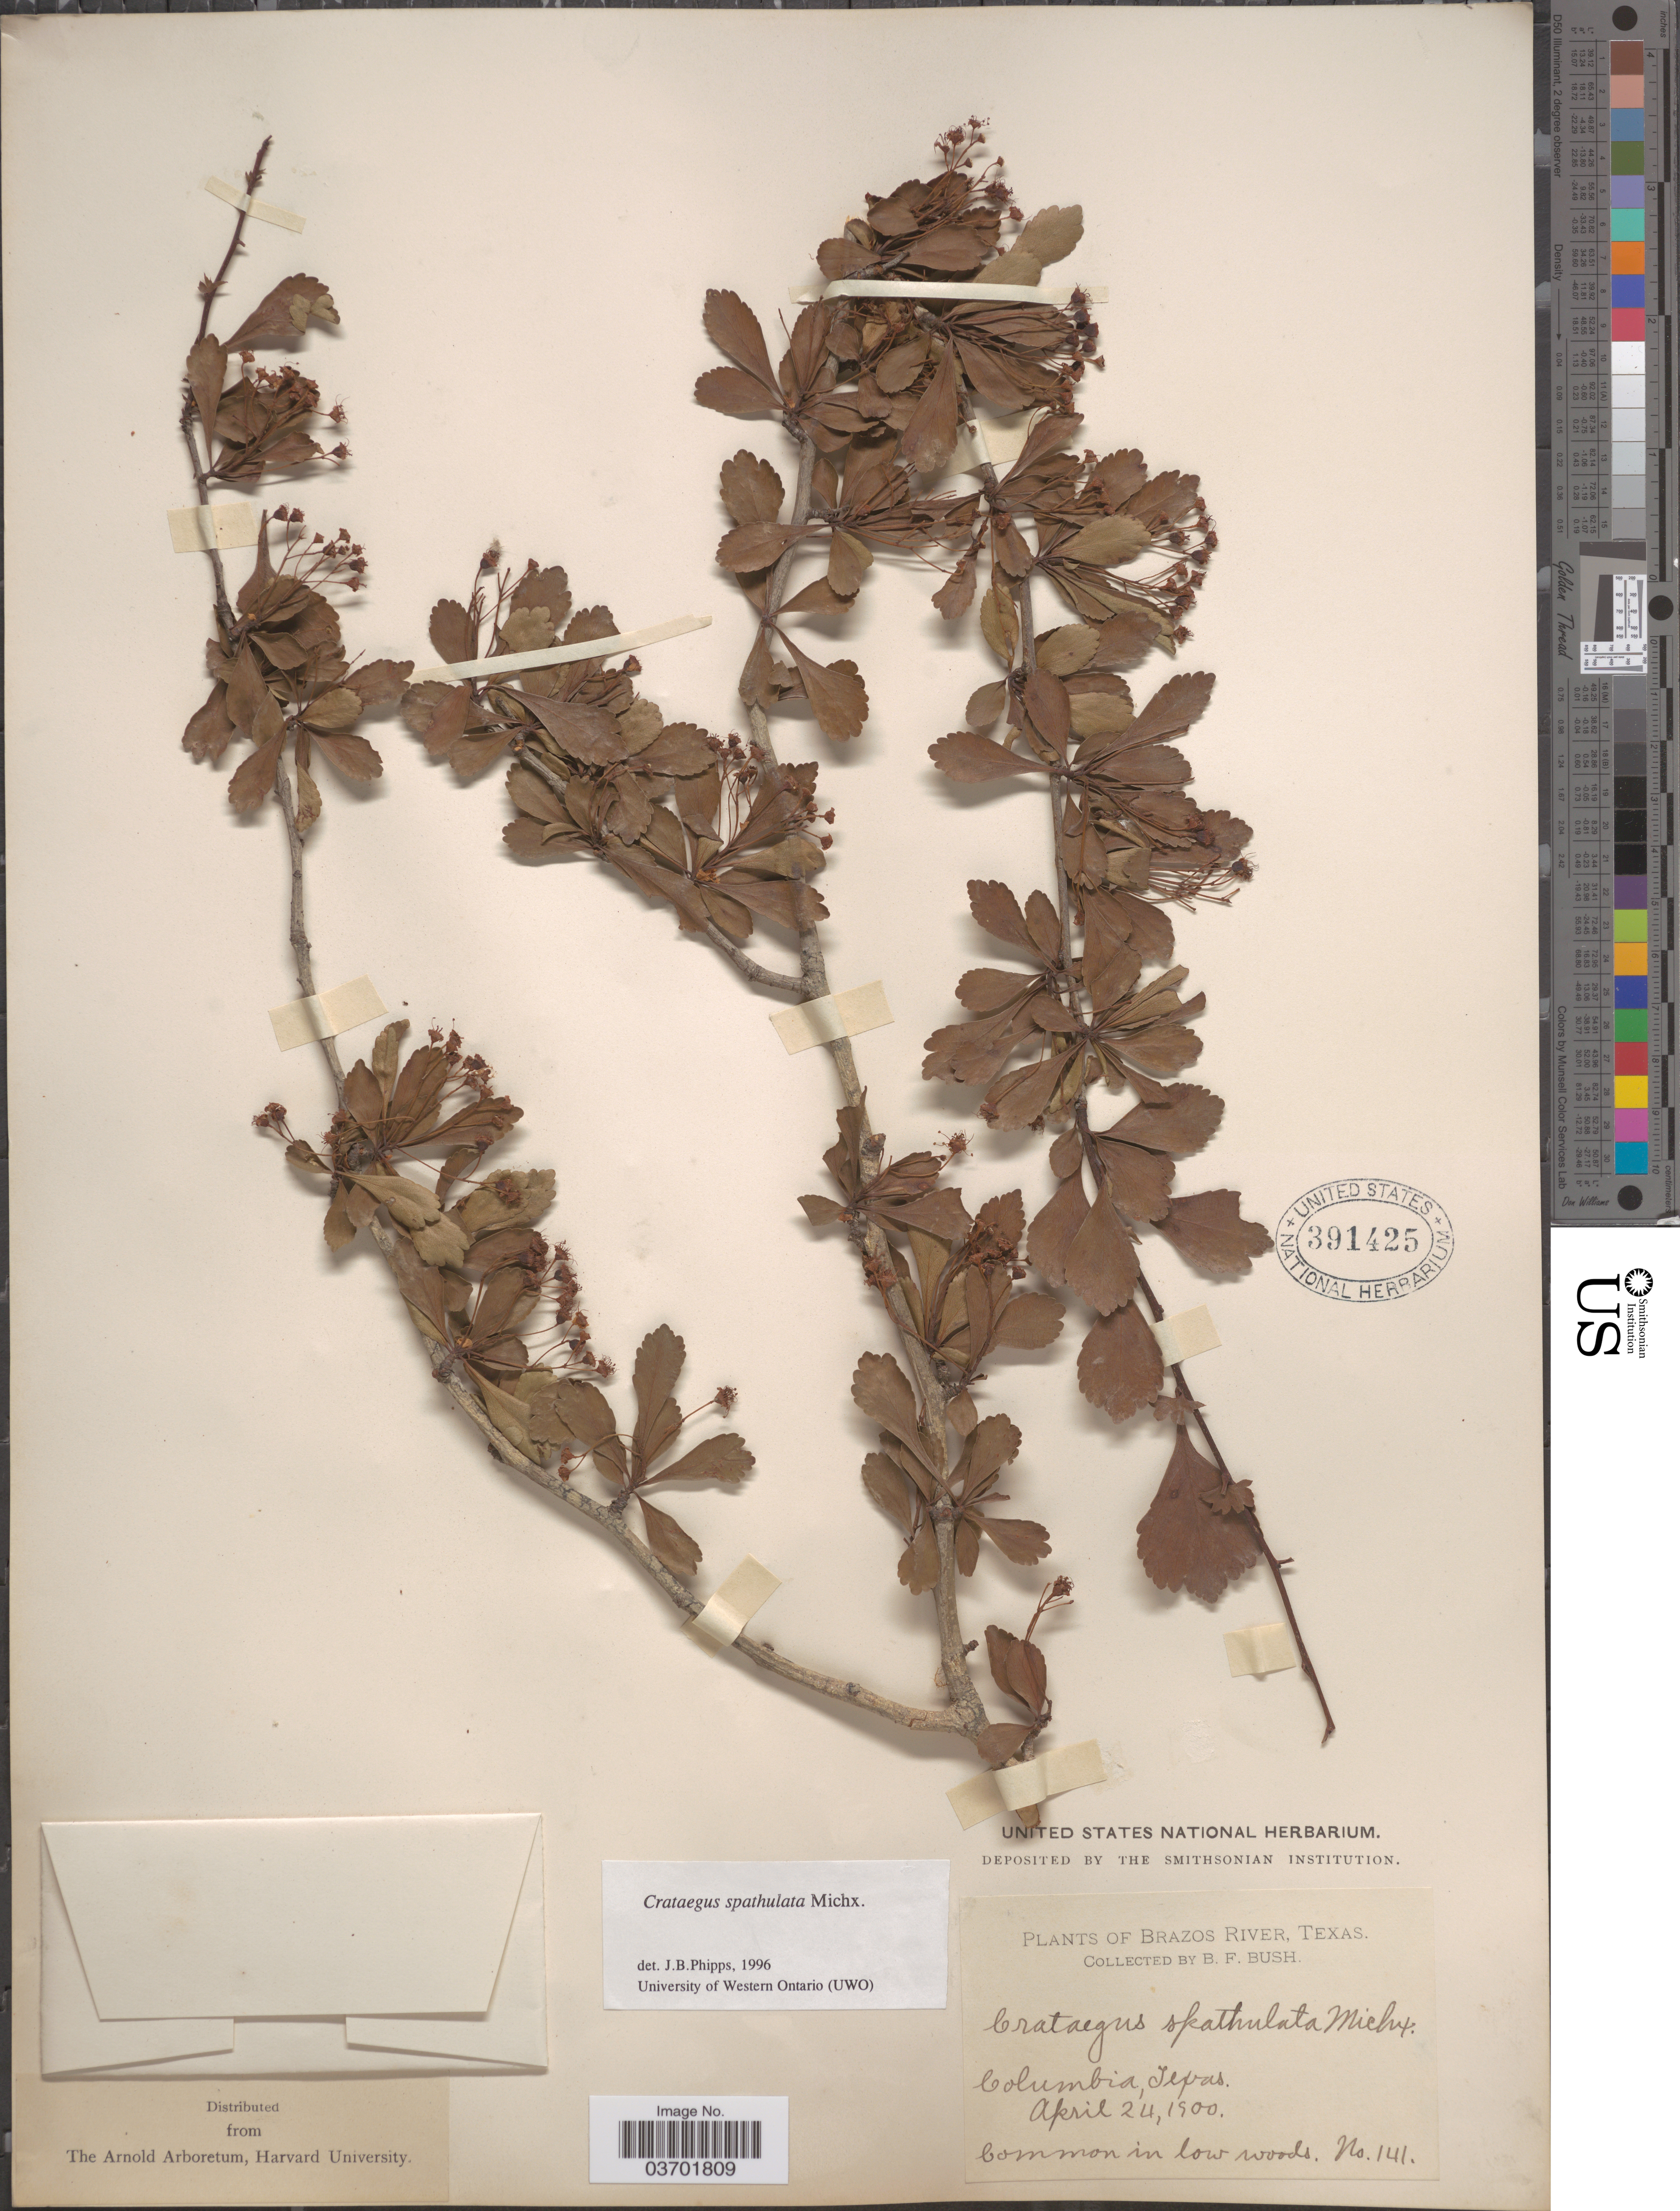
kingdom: Plantae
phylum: Tracheophyta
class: Magnoliopsida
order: Rosales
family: Rosaceae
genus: Crataegus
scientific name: Crataegus spathulata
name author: Michx.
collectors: B. F. Bush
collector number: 141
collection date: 1900-04-24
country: United States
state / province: Texas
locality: Brazos River. Columbia.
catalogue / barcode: US 391425